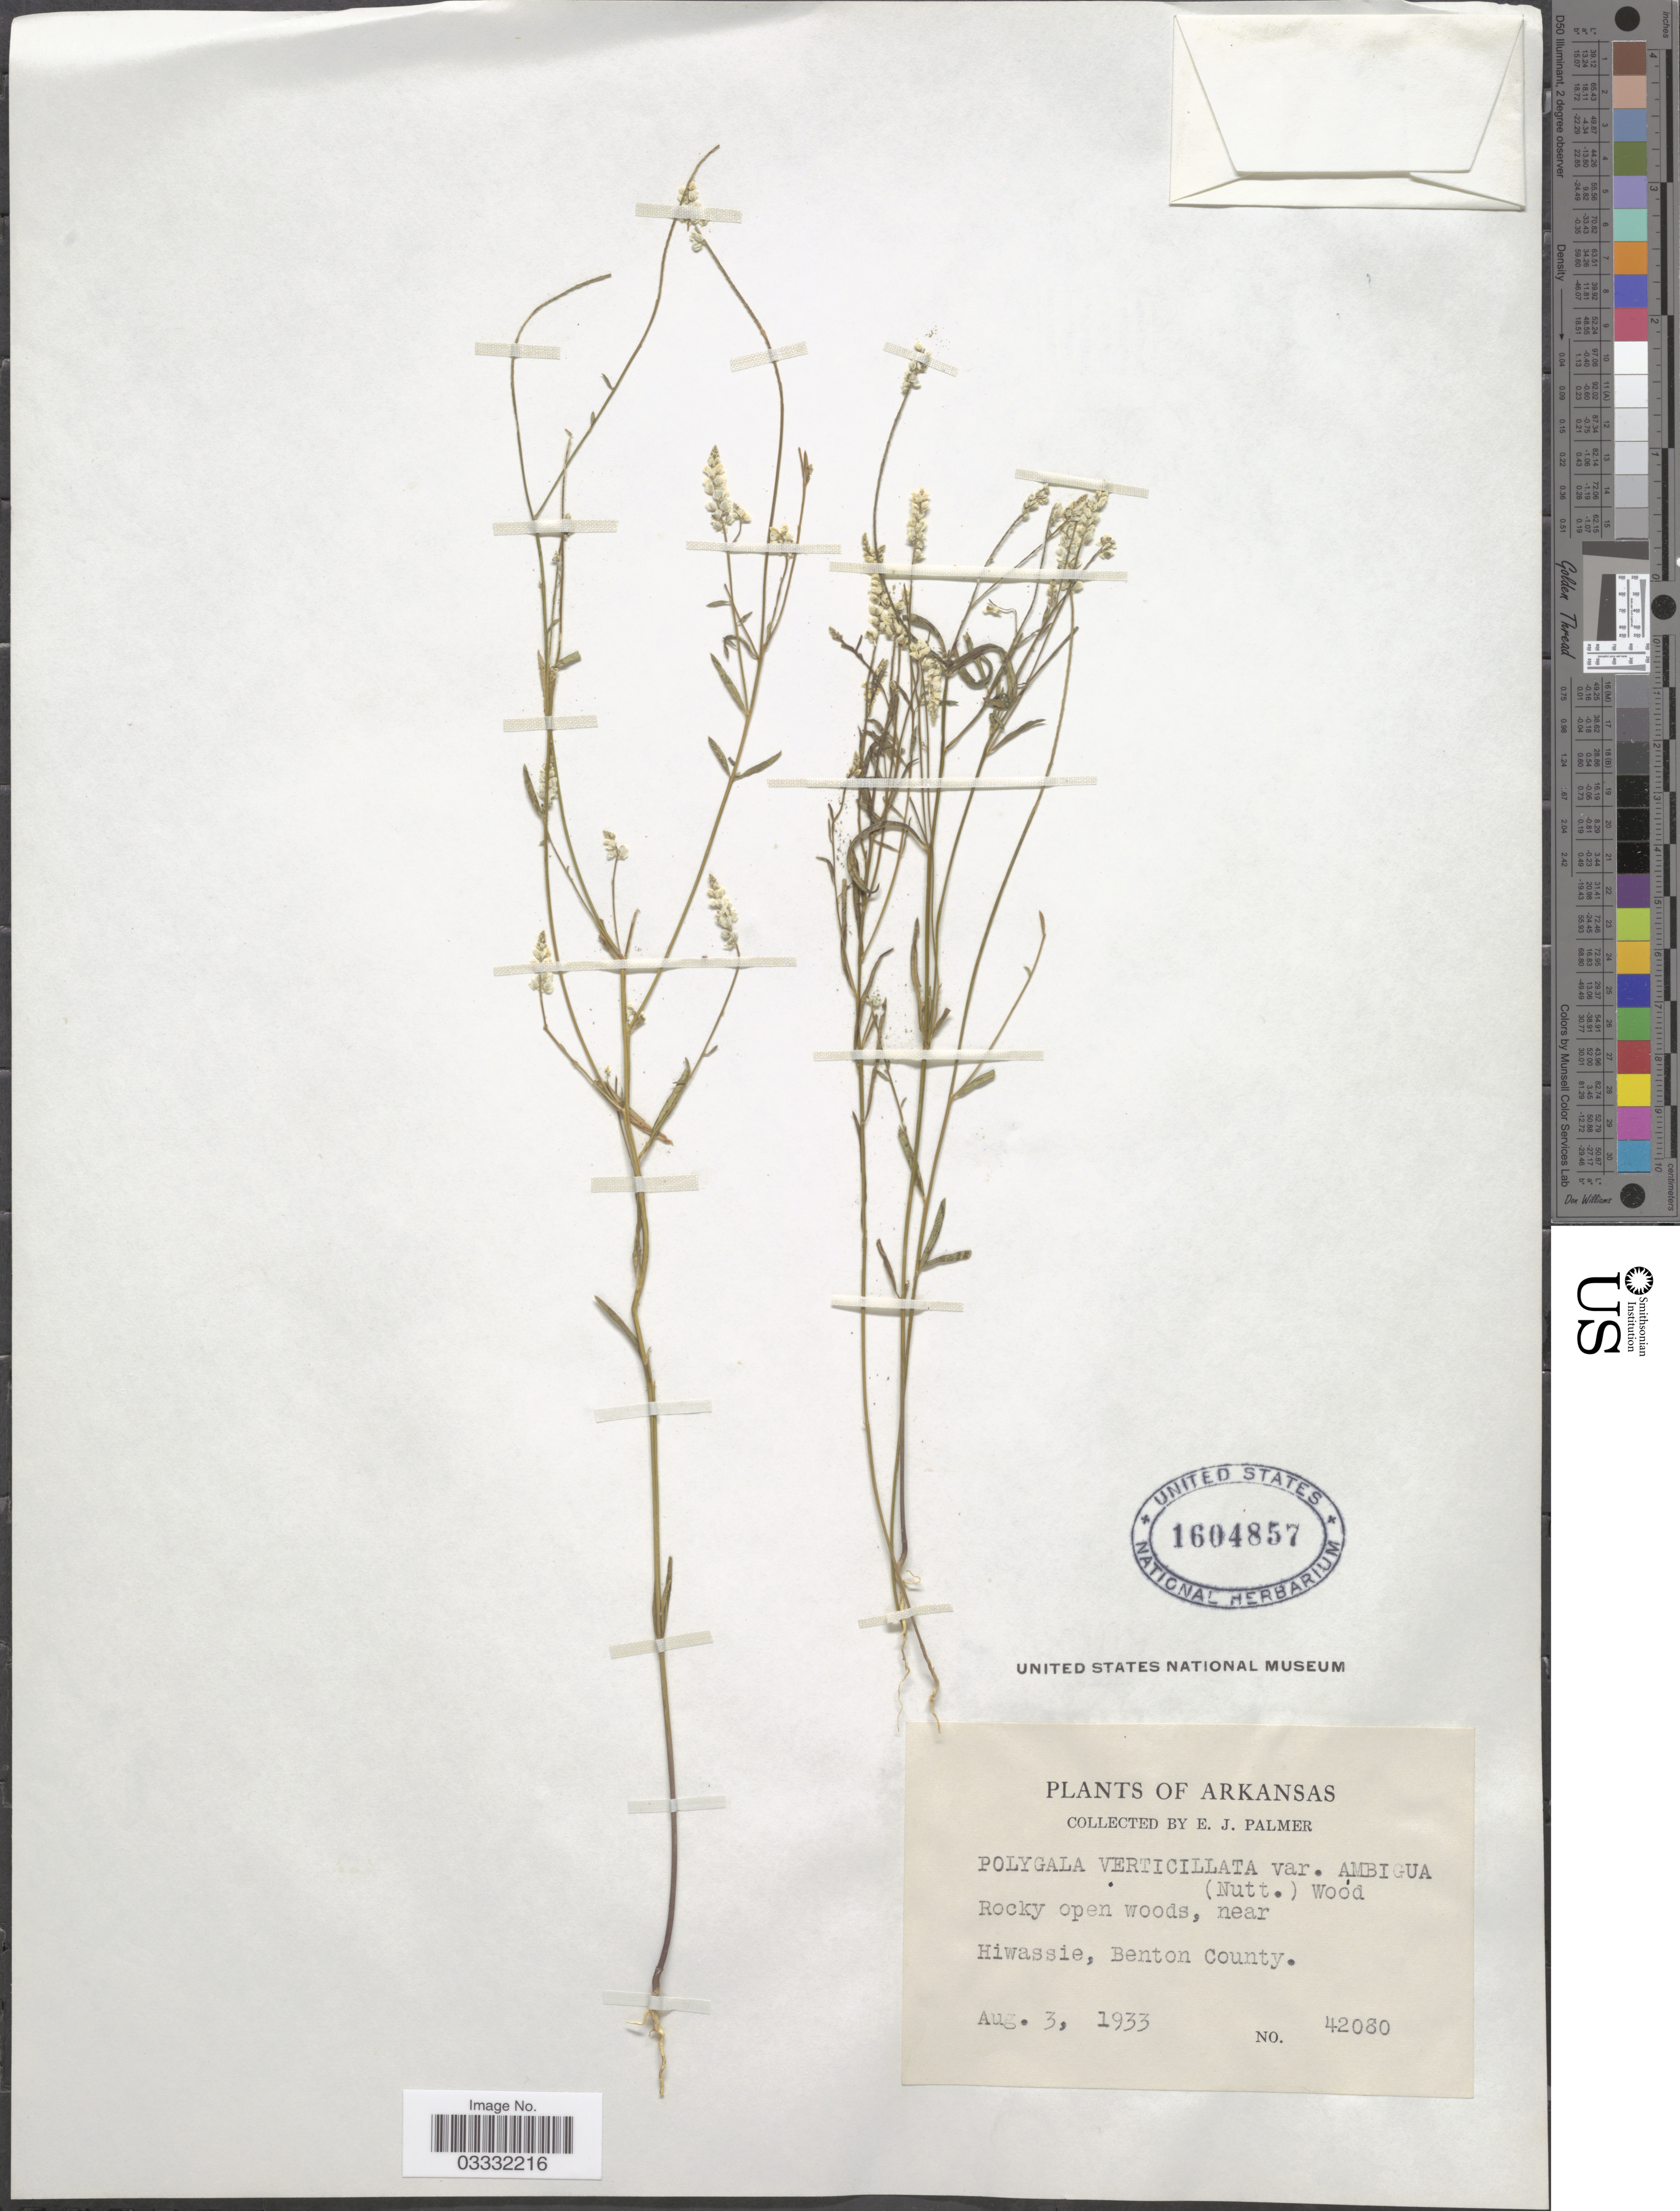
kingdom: Plantae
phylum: Tracheophyta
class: Magnoliopsida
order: Fabales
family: Polygalaceae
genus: Polygala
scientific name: Polygala verticillata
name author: L.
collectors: E. J. Palmer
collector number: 42080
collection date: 1933-08-03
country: United States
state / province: Arkansas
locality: Near Hiwassie, Benton County.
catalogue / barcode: US 1604857